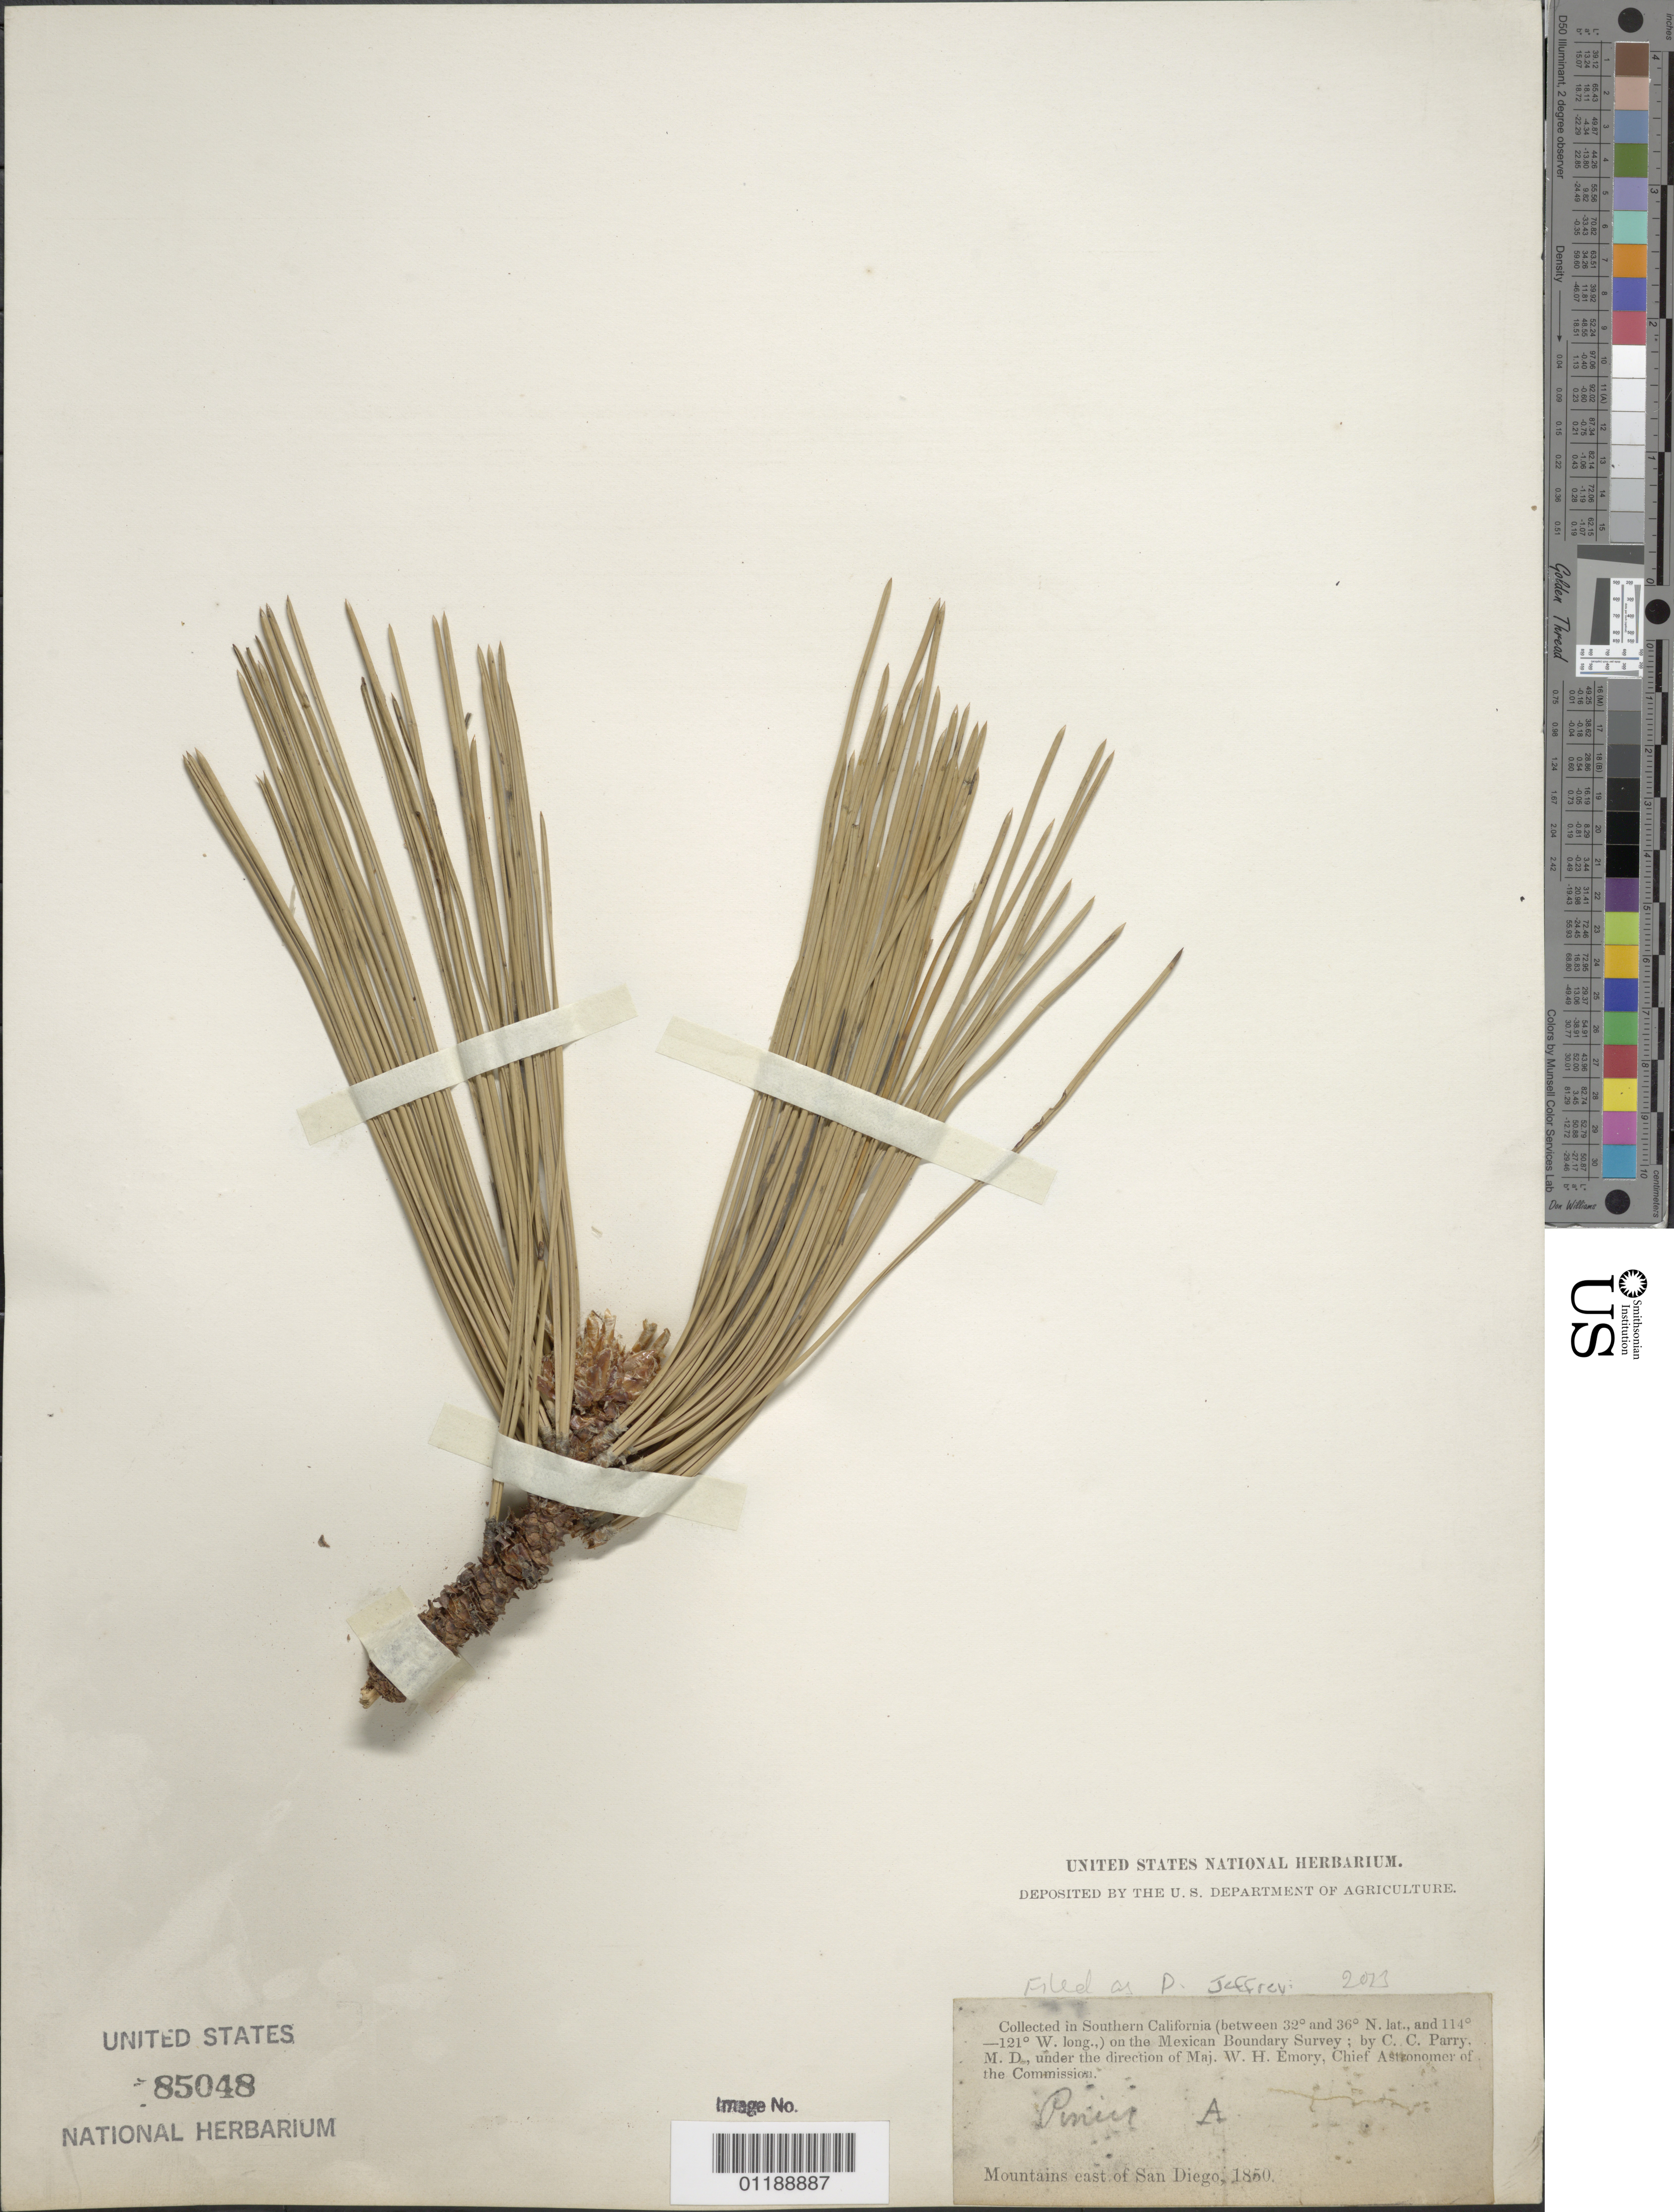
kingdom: Plantae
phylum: Tracheophyta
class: Pinopsida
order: Pinales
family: Pinaceae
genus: Pinus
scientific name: Pinus jeffreyi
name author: Balf.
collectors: C. C. Parry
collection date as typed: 1850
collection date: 1850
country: United States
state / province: California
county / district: San Diego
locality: Mountains east of San Diego, California.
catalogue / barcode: US 85048